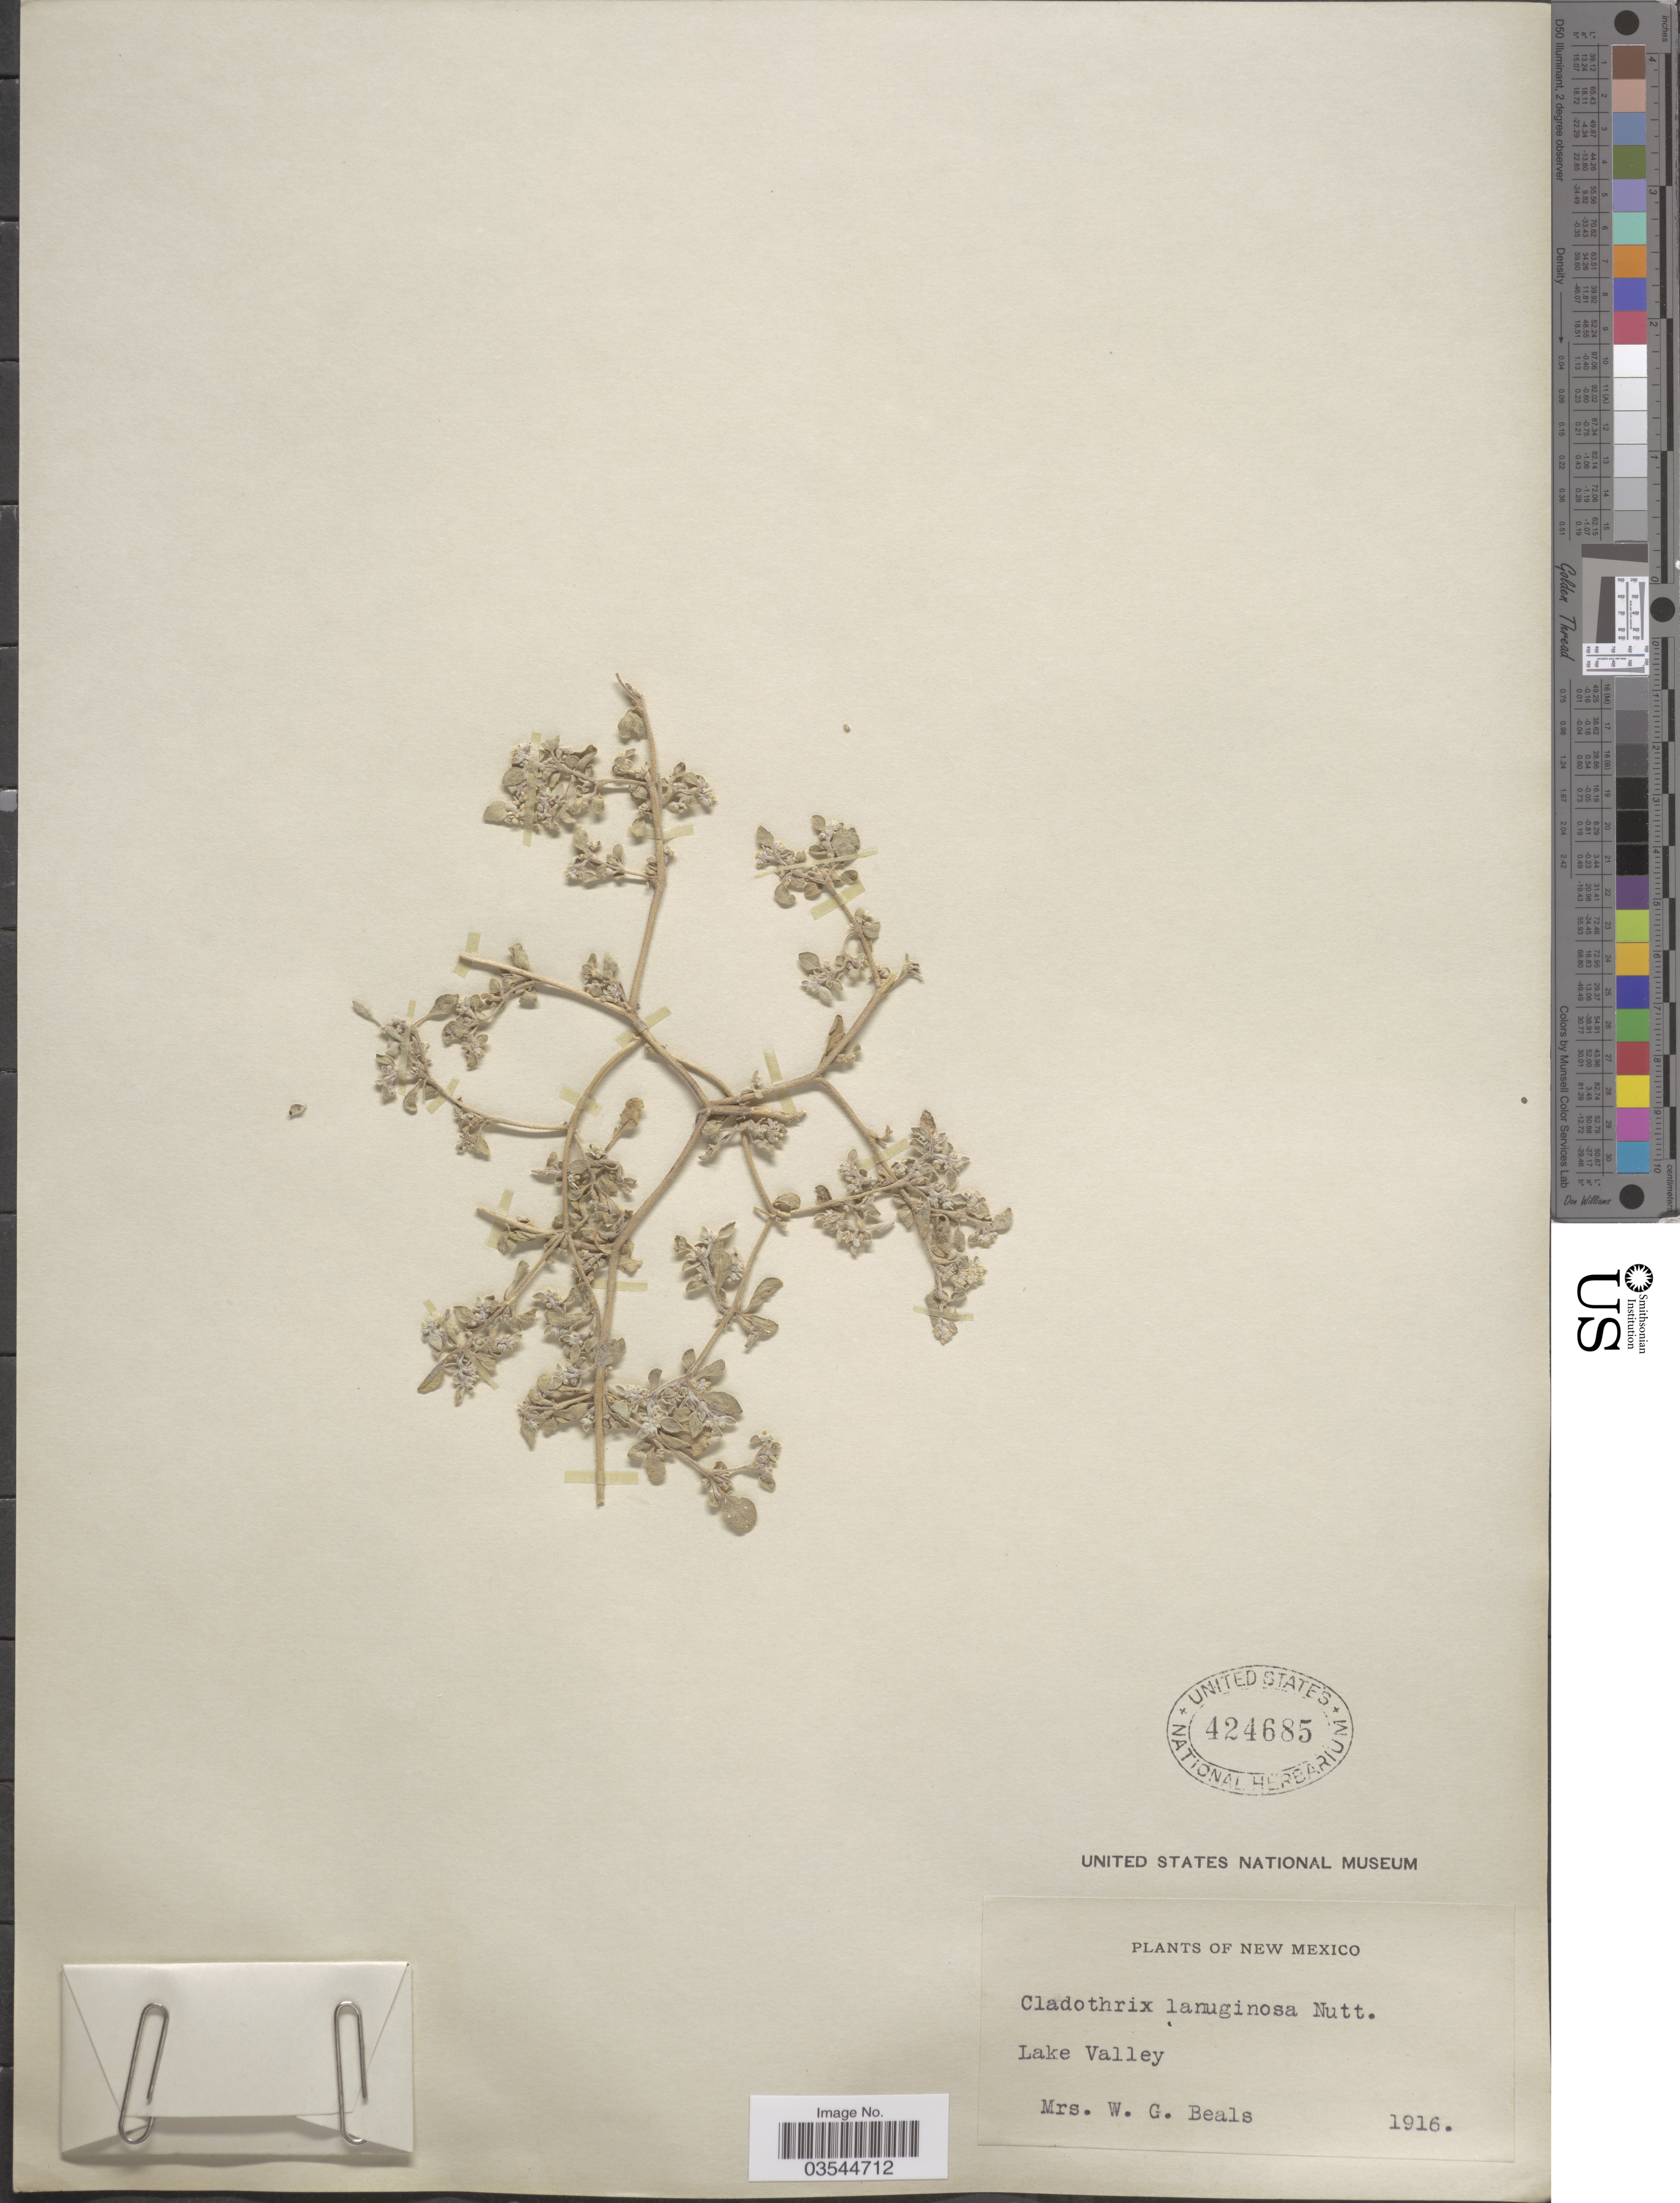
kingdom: Plantae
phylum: Tracheophyta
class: Magnoliopsida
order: Caryophyllales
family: Amaranthaceae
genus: Tidestromia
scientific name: Tidestromia lanuginosa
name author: (Nutt.) Standl.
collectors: Mrs. W. G. Beals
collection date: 1916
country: United States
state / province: New Mexico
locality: Lake Valley.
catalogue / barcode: US 424685